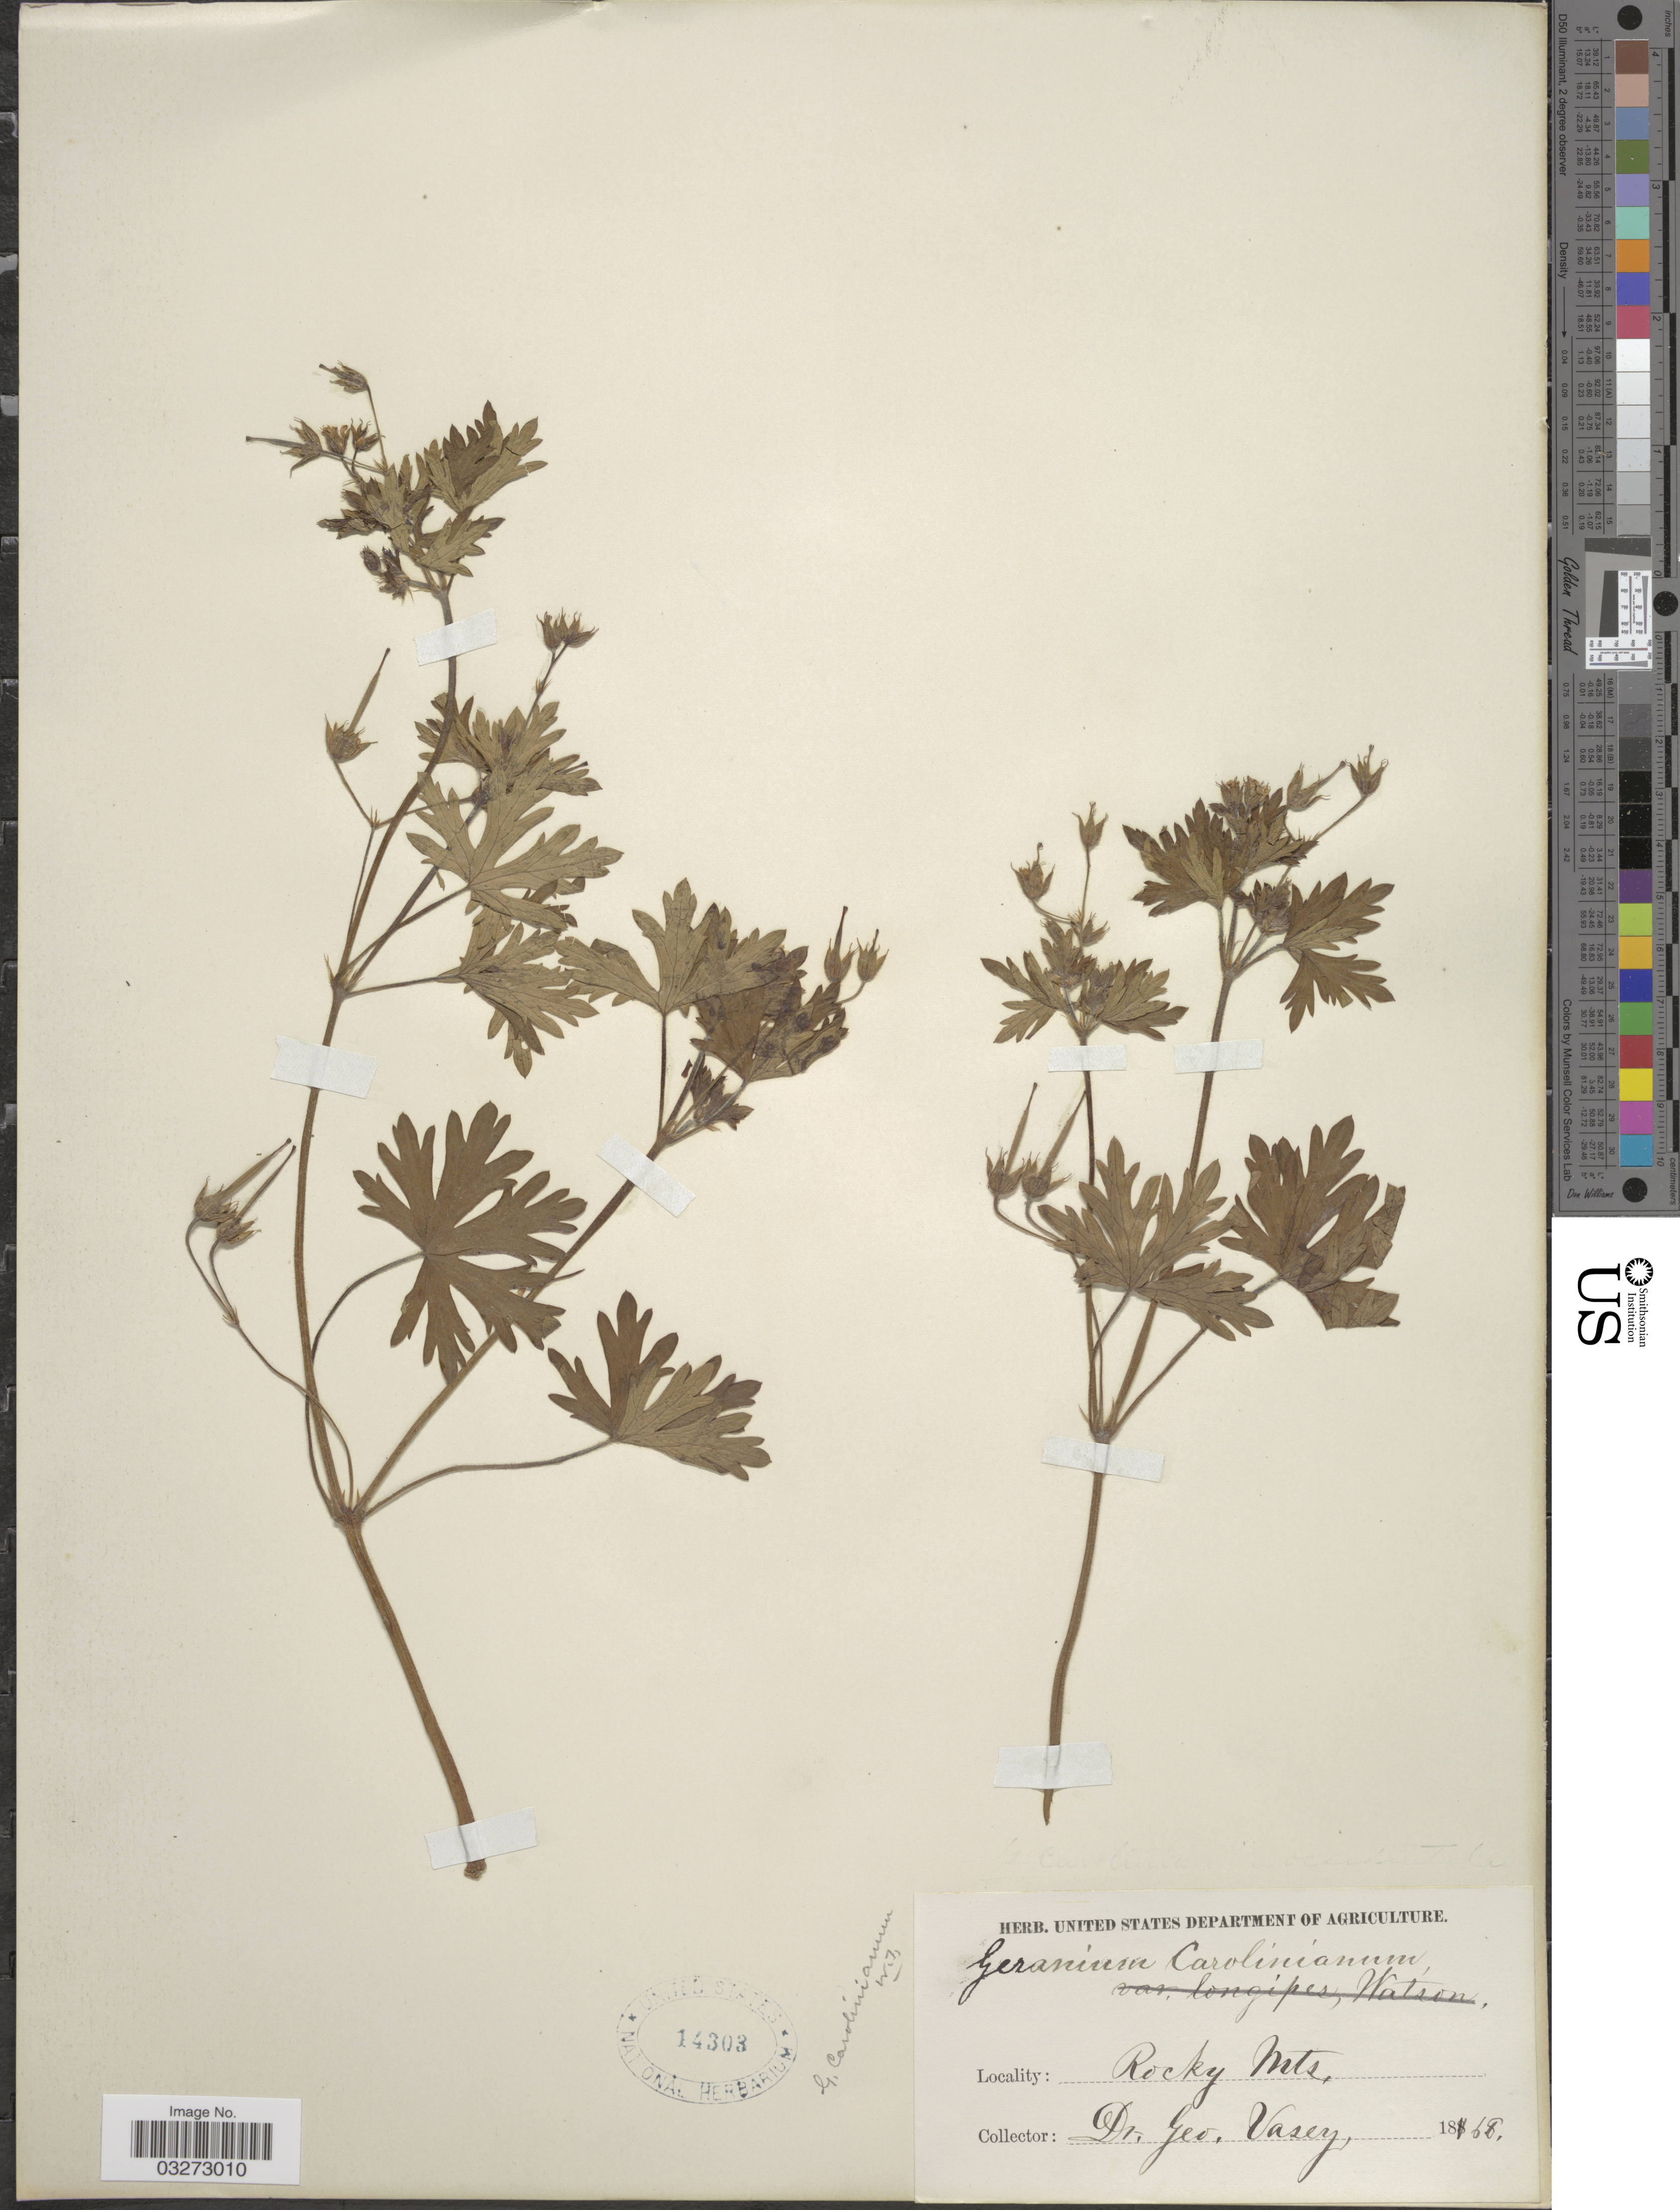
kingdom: Plantae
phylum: Tracheophyta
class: Magnoliopsida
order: Geraniales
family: Geraniaceae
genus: Geranium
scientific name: Geranium bicknellii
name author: Britton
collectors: G. Vasey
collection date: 1868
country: United States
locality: Rocky Mts.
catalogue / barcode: US 14303